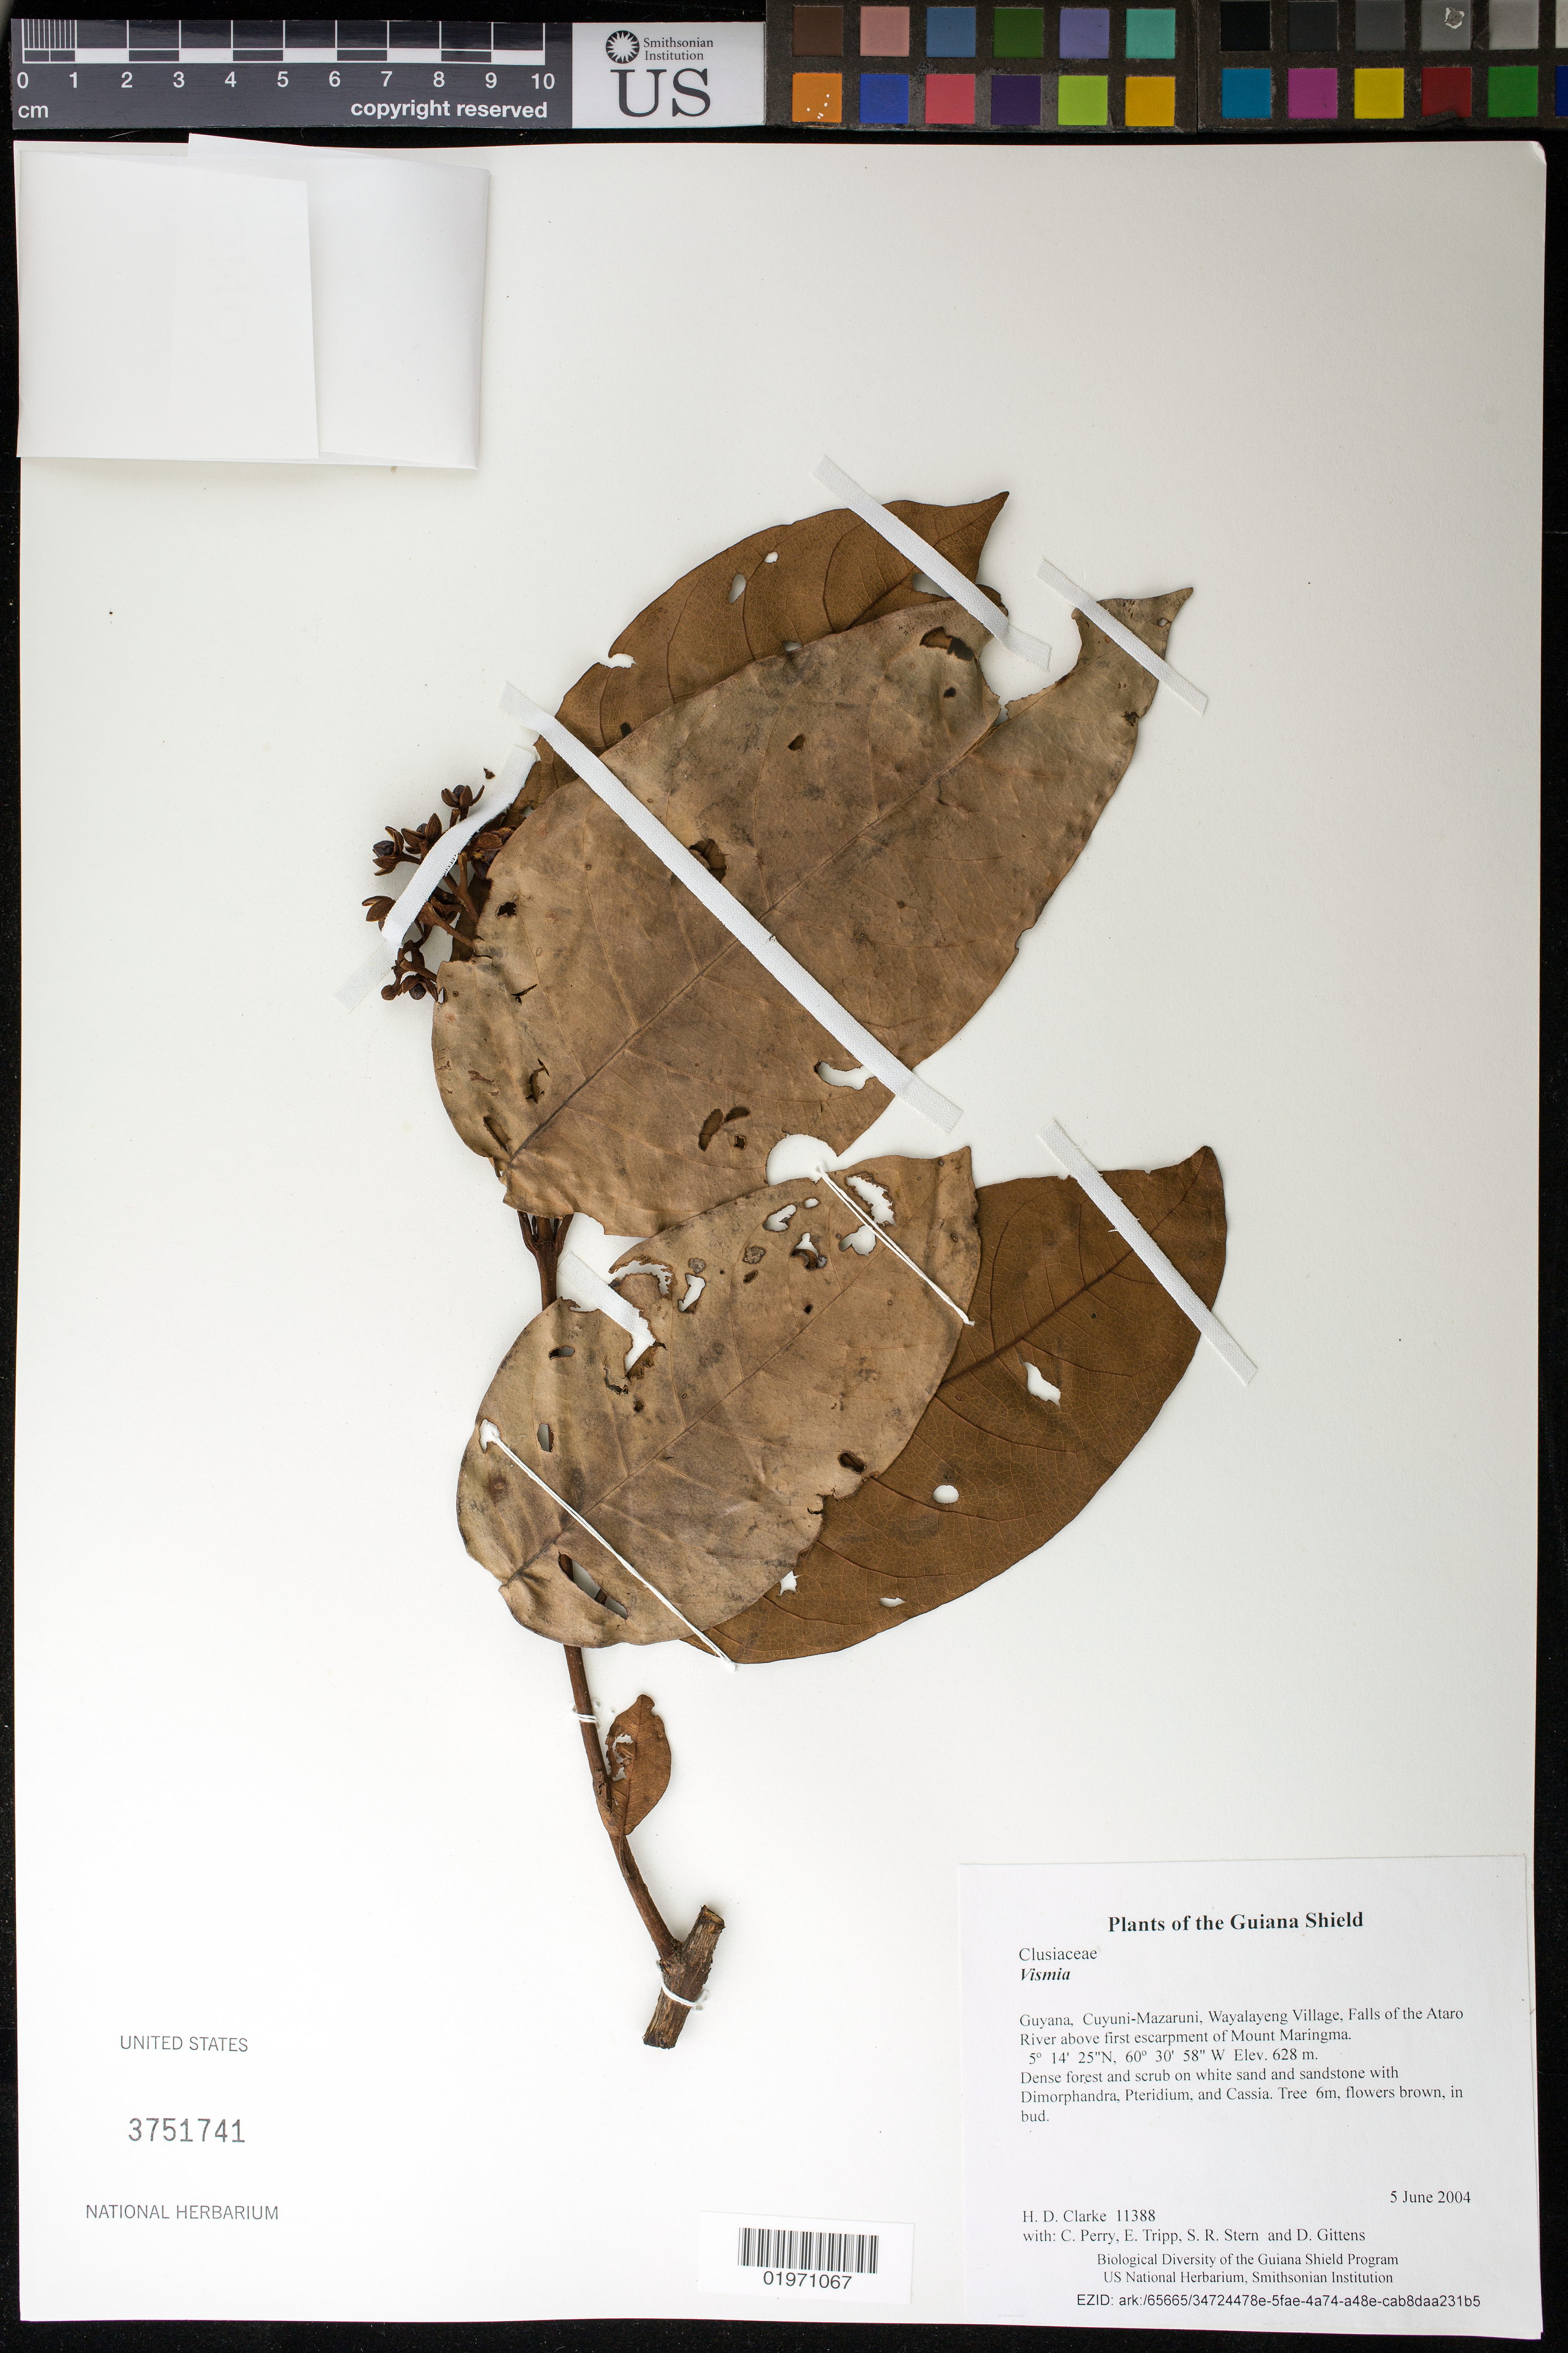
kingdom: Plantae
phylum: Tracheophyta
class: Magnoliopsida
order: Malpighiales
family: Hypericaceae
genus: Vismia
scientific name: Vismia sp.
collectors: H. D. Clarke, C. Perry, E. Tripp, S. R. Stern & D. Gittens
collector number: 11388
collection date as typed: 5 June 2004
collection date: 2004-06-05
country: Guyana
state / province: Cuyuni-Mazaruni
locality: Wayalayeng Village, Falls of the Ataro River above first escarpment of Mount Maringma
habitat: Dense forest and scrub on white sand and sandstone with Dimorphandra, Pteridium, and Cassia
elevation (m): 628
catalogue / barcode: US 3751741